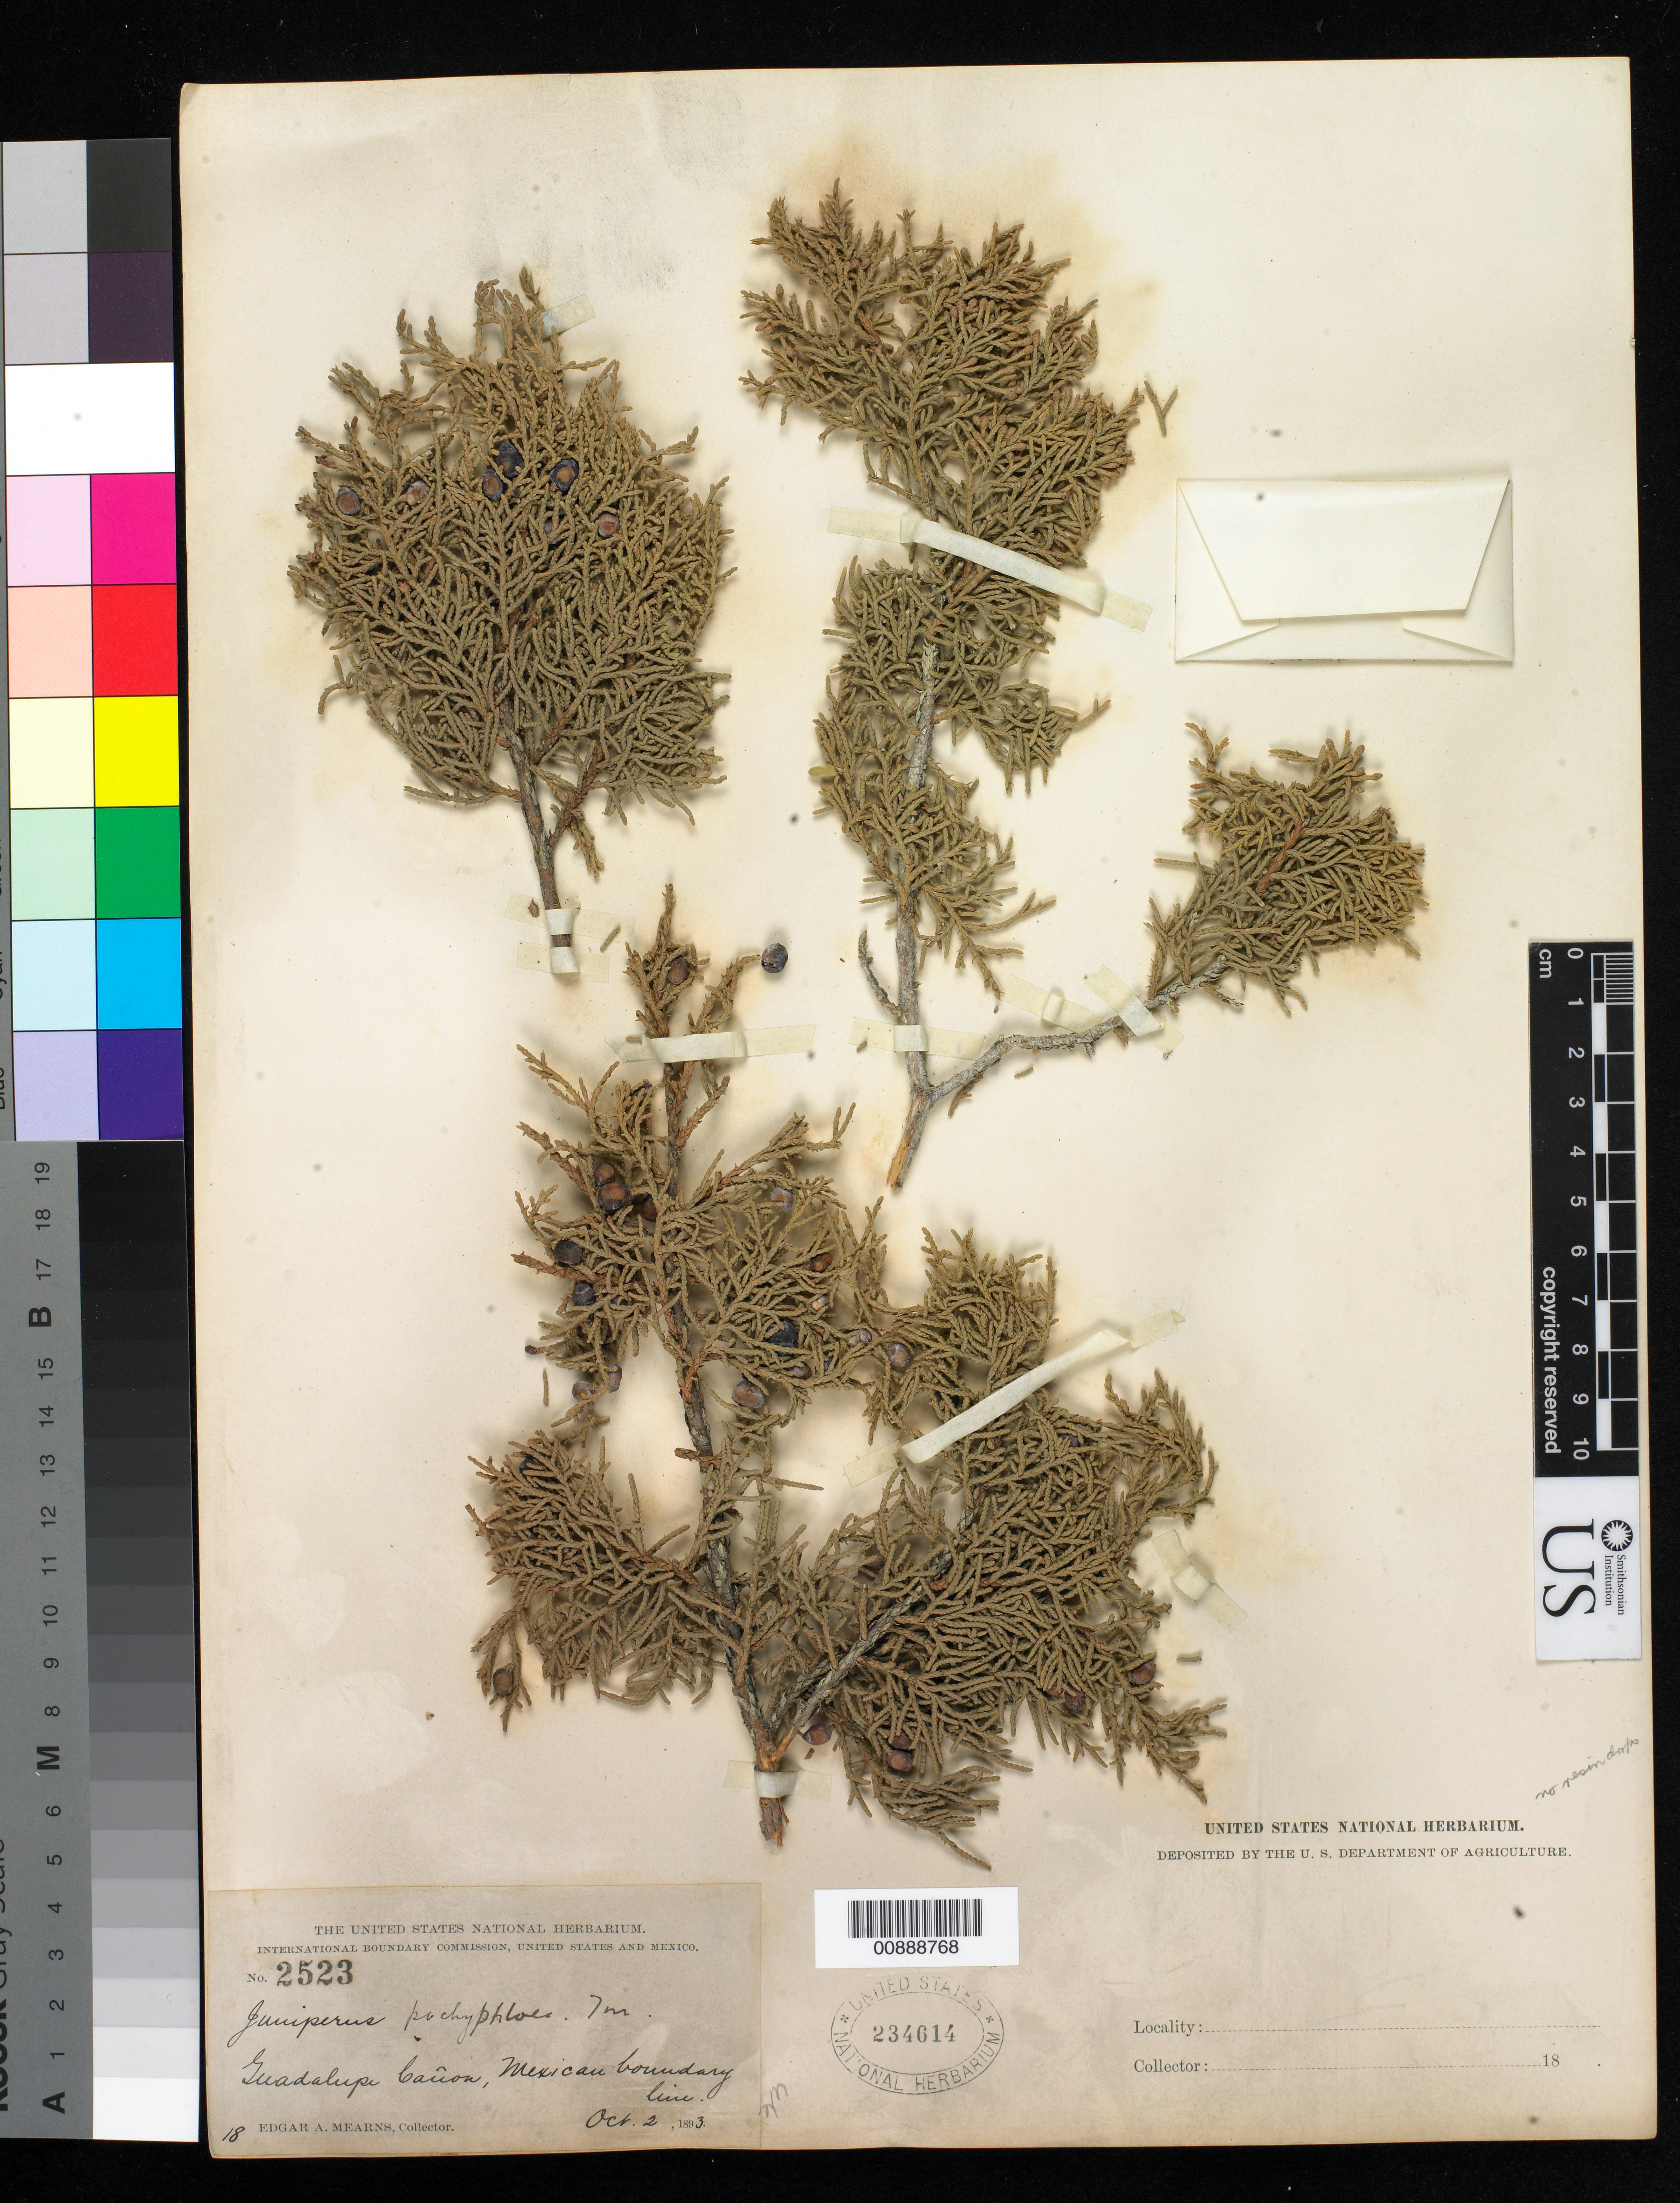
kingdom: Plantae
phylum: Tracheophyta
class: Pinopsida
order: Pinales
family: Cupressaceae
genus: Juniperus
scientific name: Juniperus deppeana var. pachyphlaea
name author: (Torr.) Martínez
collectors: E. A. Mearns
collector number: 2523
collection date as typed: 02 Oct 1893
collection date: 1893-10-02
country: United States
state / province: New Mexico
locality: Guadalupe Cañon, Mexican Boundary Line.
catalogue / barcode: US 234614